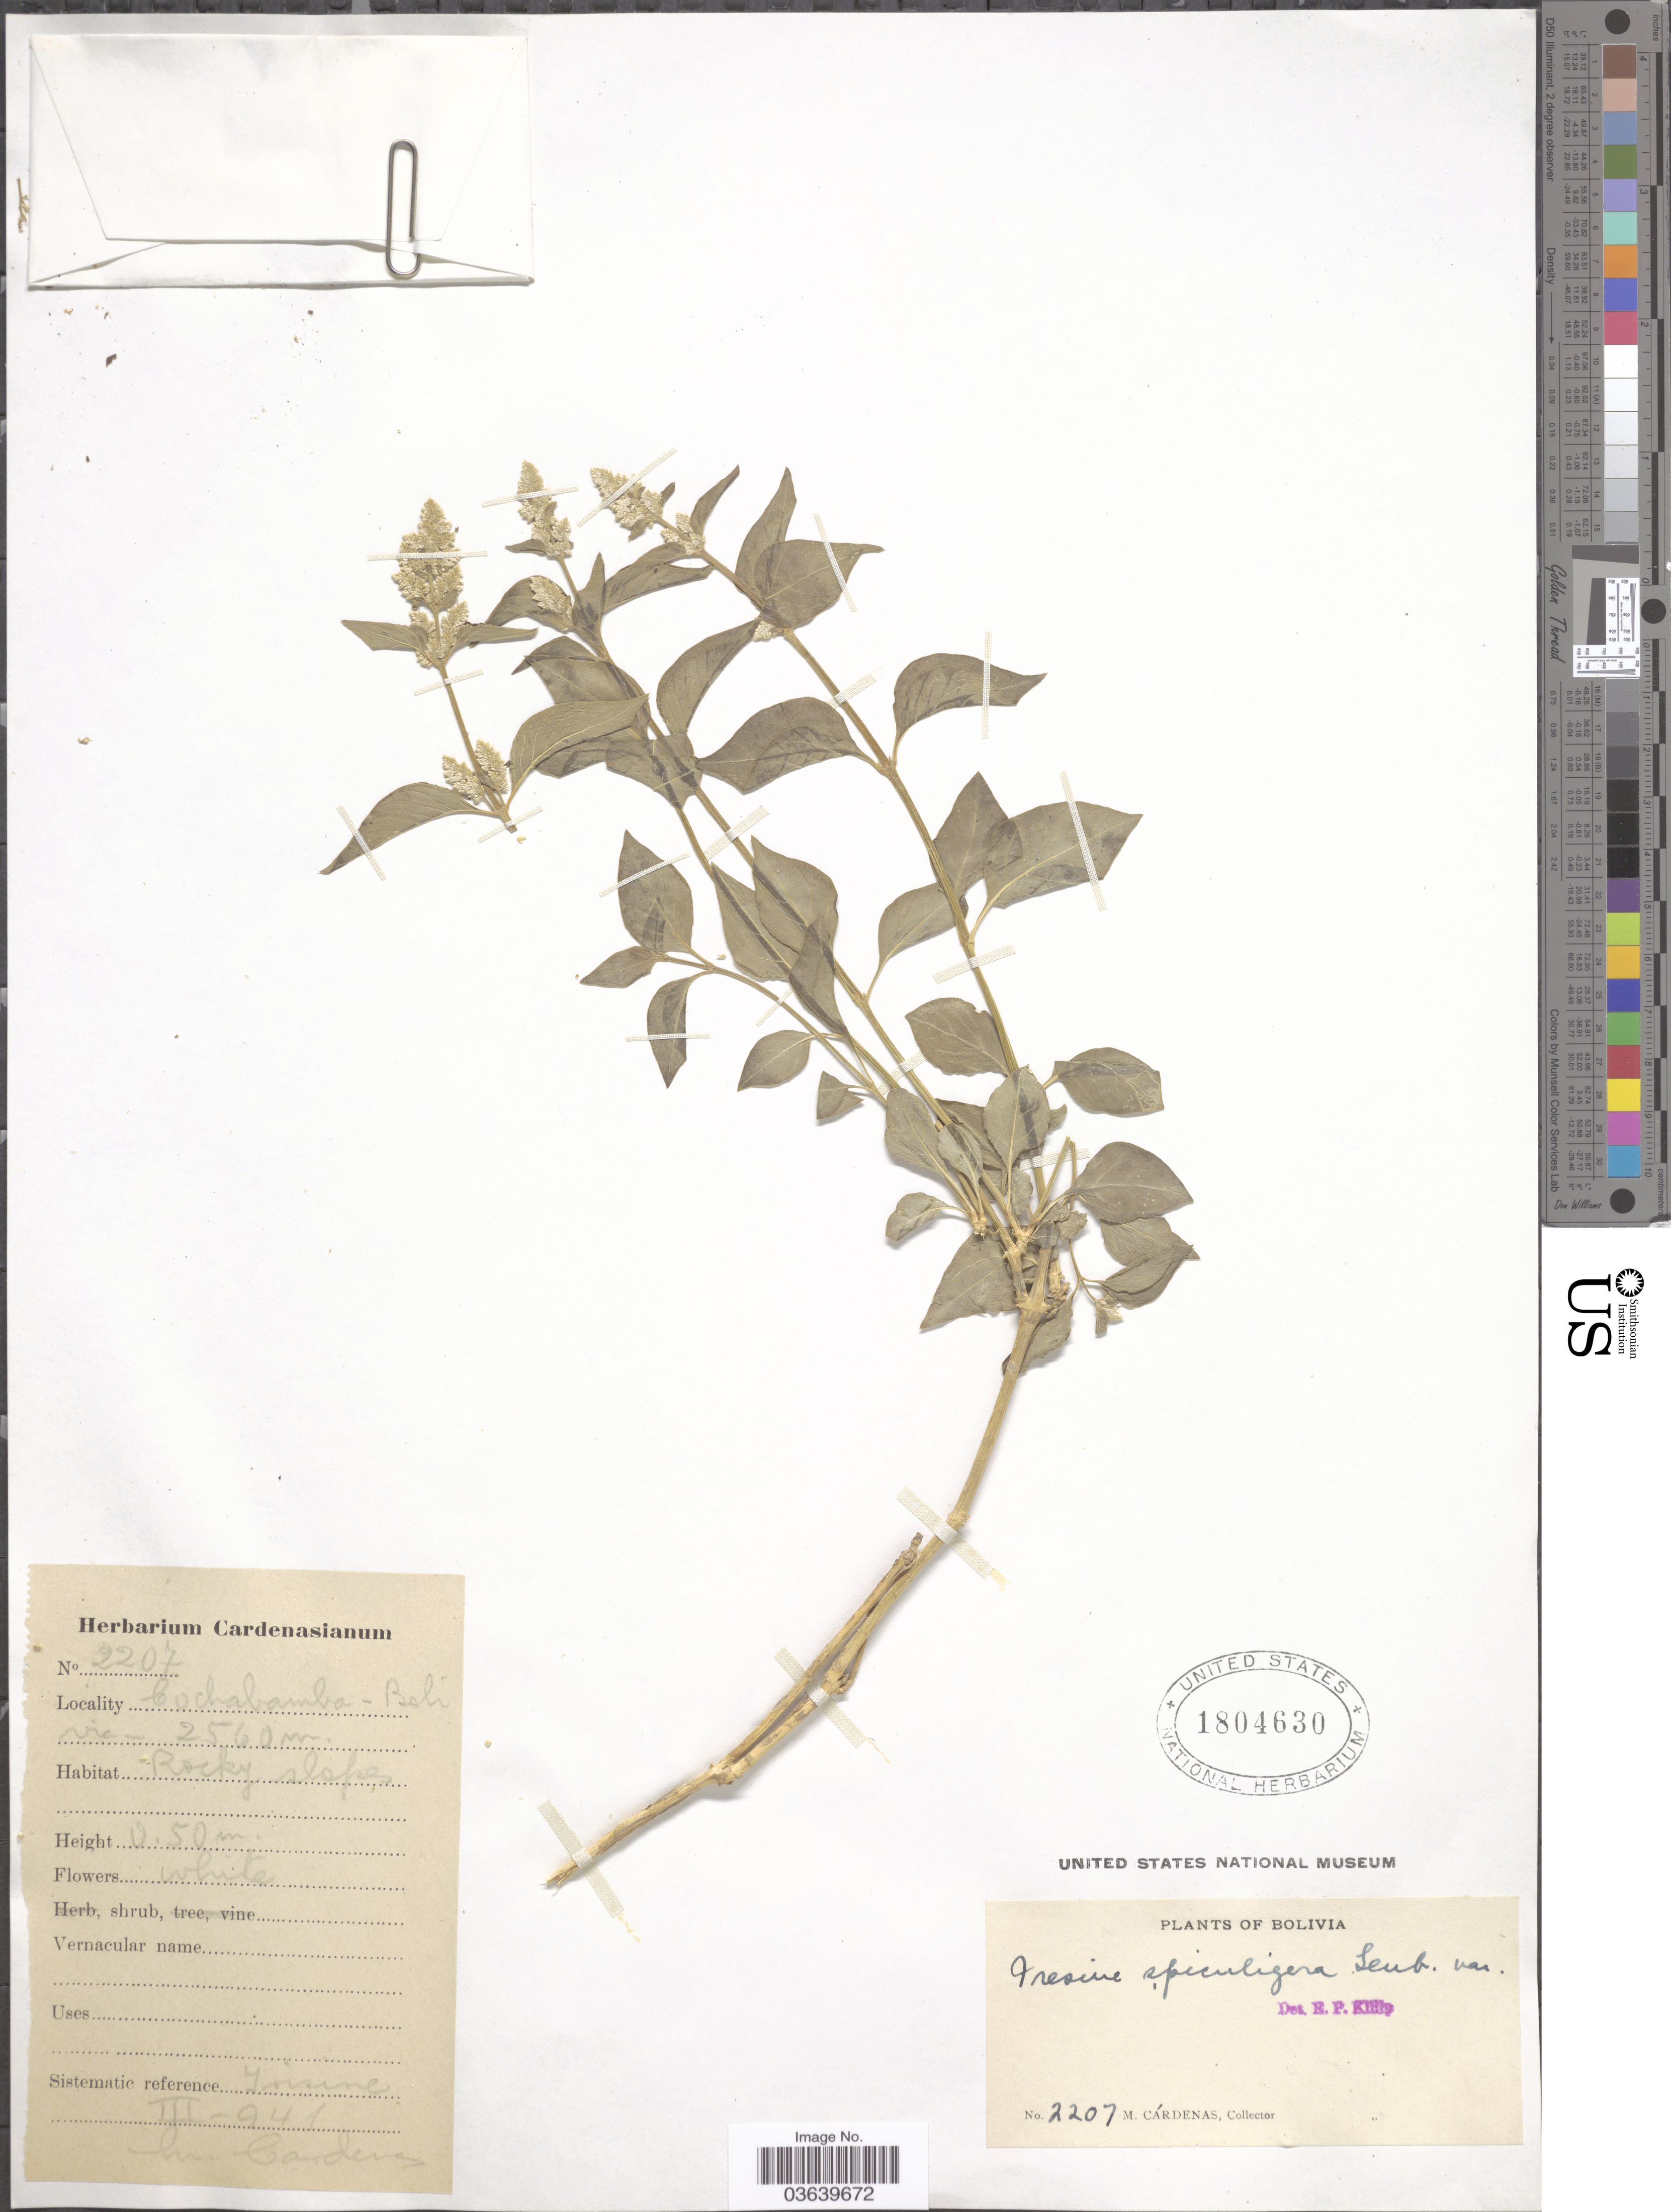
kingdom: Plantae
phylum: Tracheophyta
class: Magnoliopsida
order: Caryophyllales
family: Amaranthaceae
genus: Iresine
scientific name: Iresine spiculigera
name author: Seub.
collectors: M. Cárdenas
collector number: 2207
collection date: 1941-03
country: Bolivia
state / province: Cochabamba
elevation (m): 2560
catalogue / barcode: US 1804630